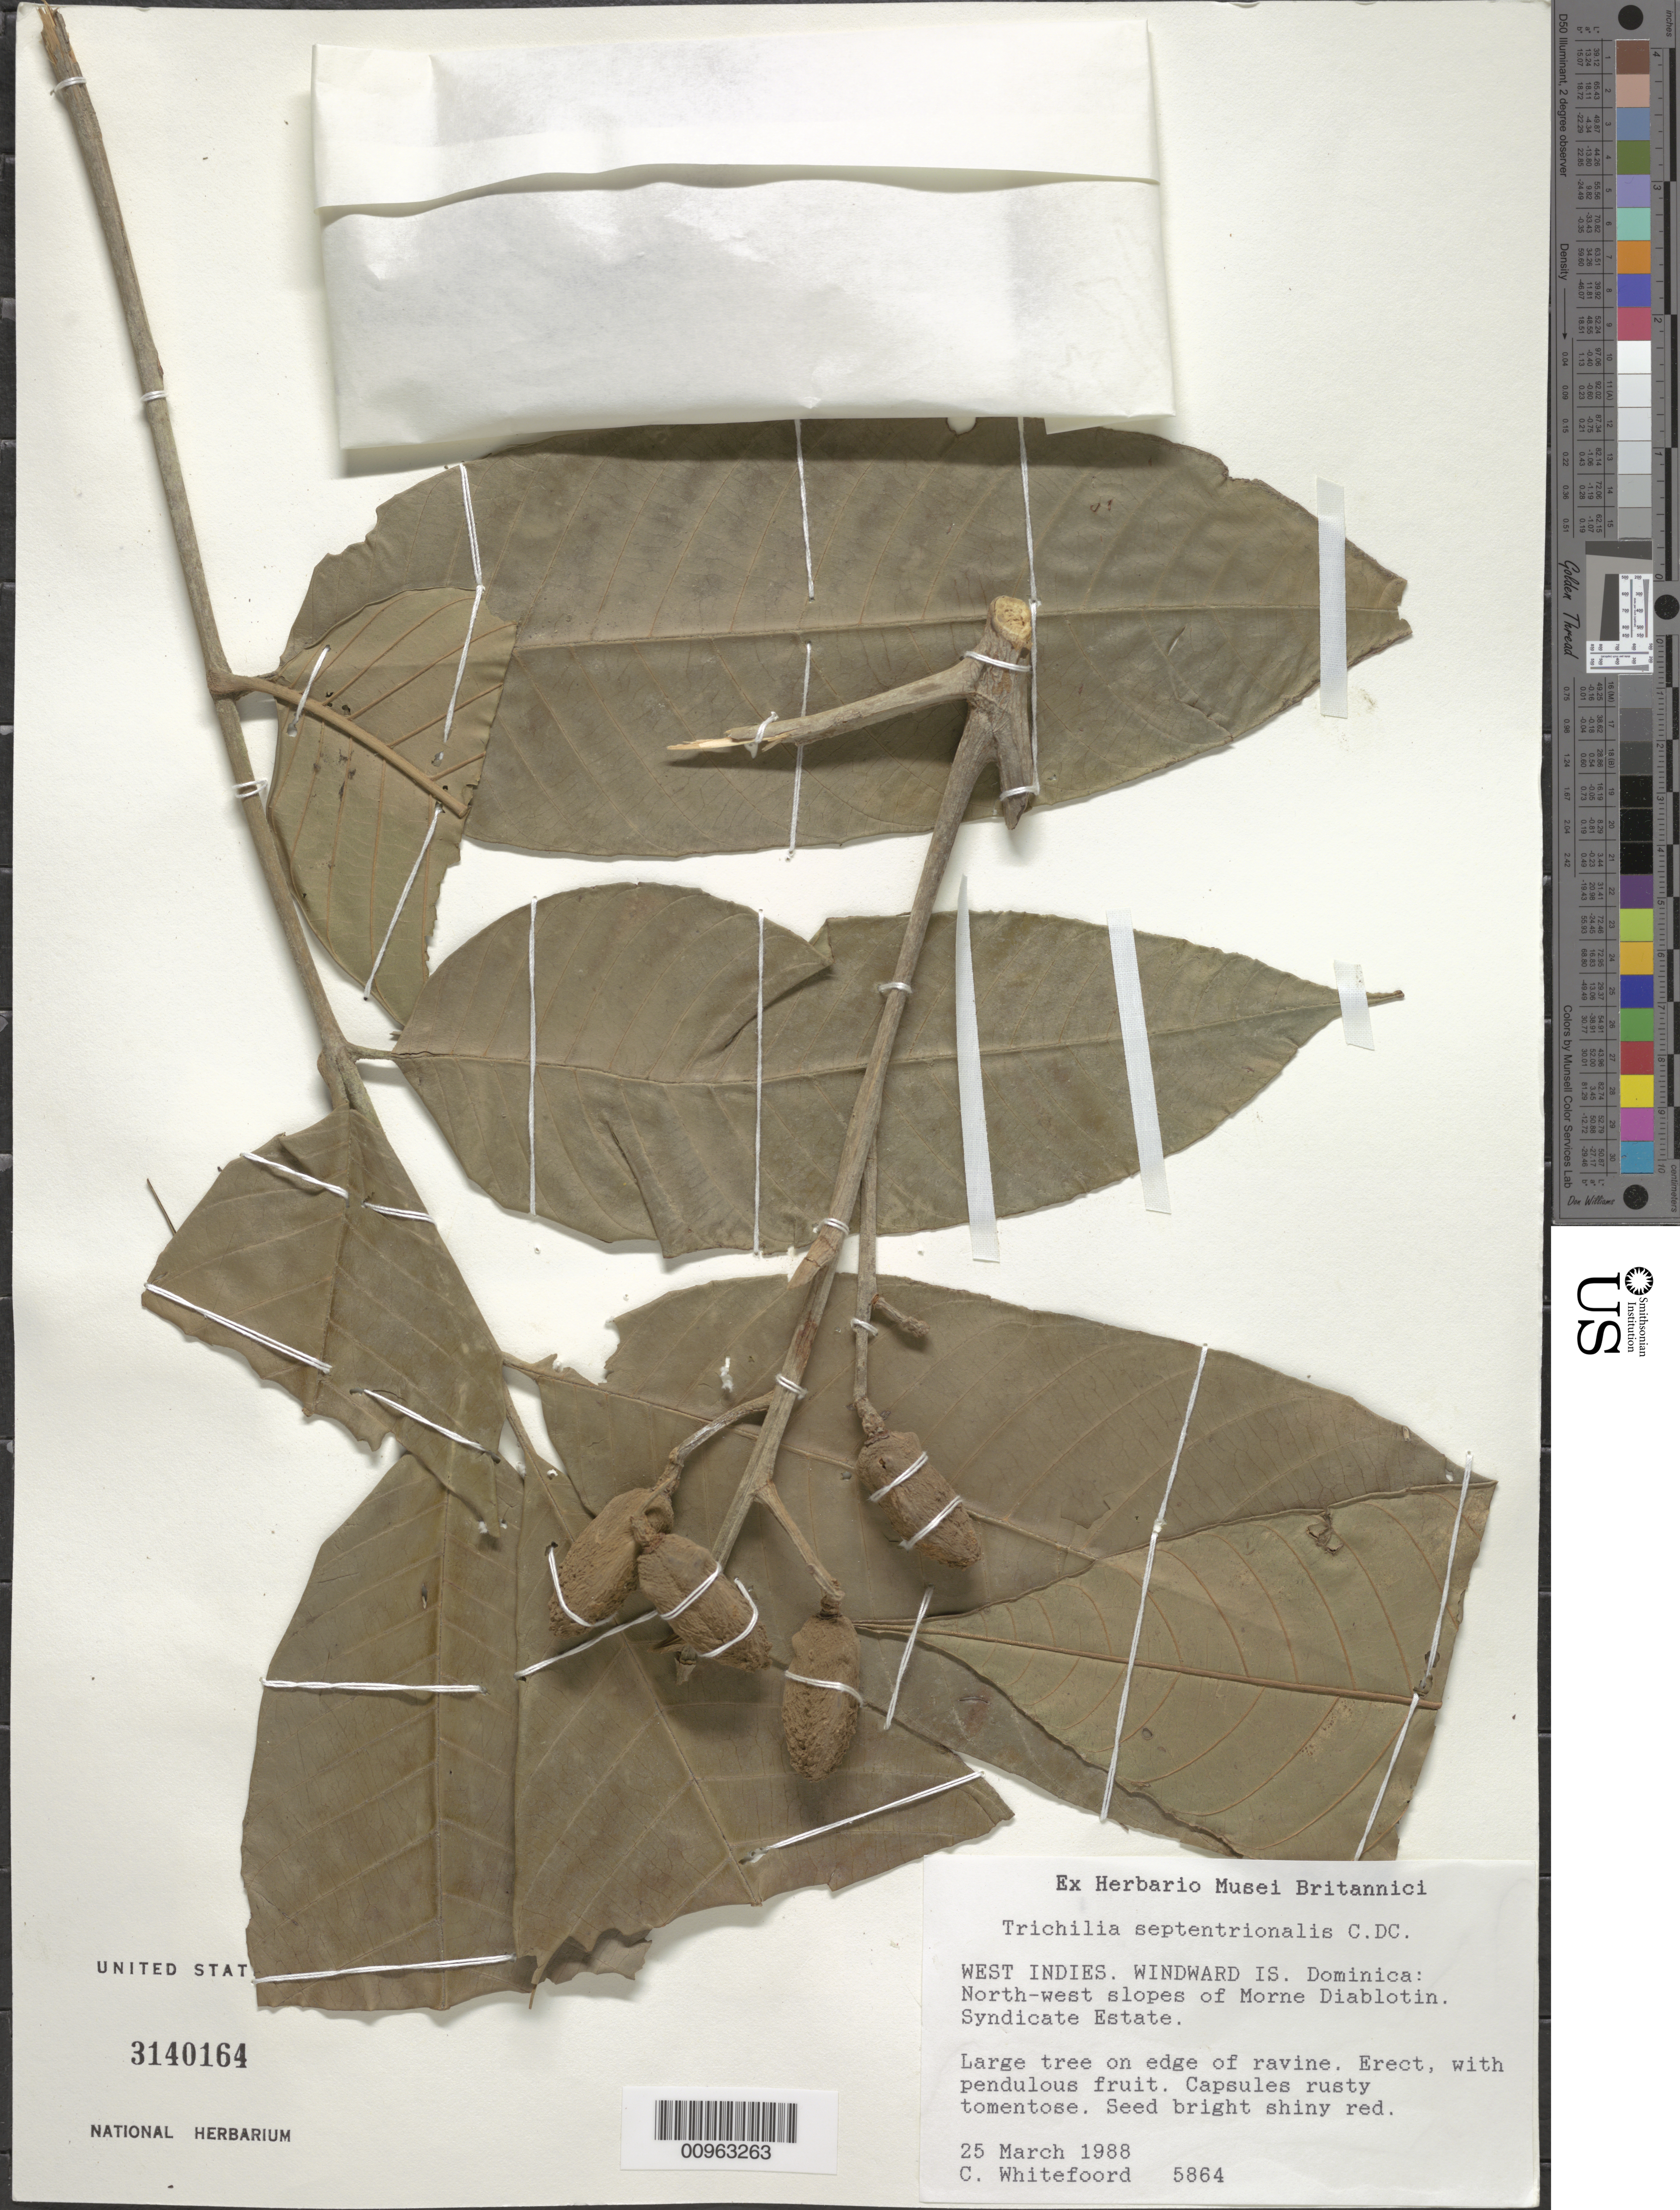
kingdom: Plantae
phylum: Tracheophyta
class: Magnoliopsida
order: Sapindales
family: Meliaceae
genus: Trichilia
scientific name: Trichilia septentrionalis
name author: C. DC.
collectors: C. Whitefoord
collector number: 5864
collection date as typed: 25 Mar 1988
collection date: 1988-03-25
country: Dominica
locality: Northwest slopes of Morne Diablotins, Syndicate Estate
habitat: On edge of ravine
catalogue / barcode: US 3140164